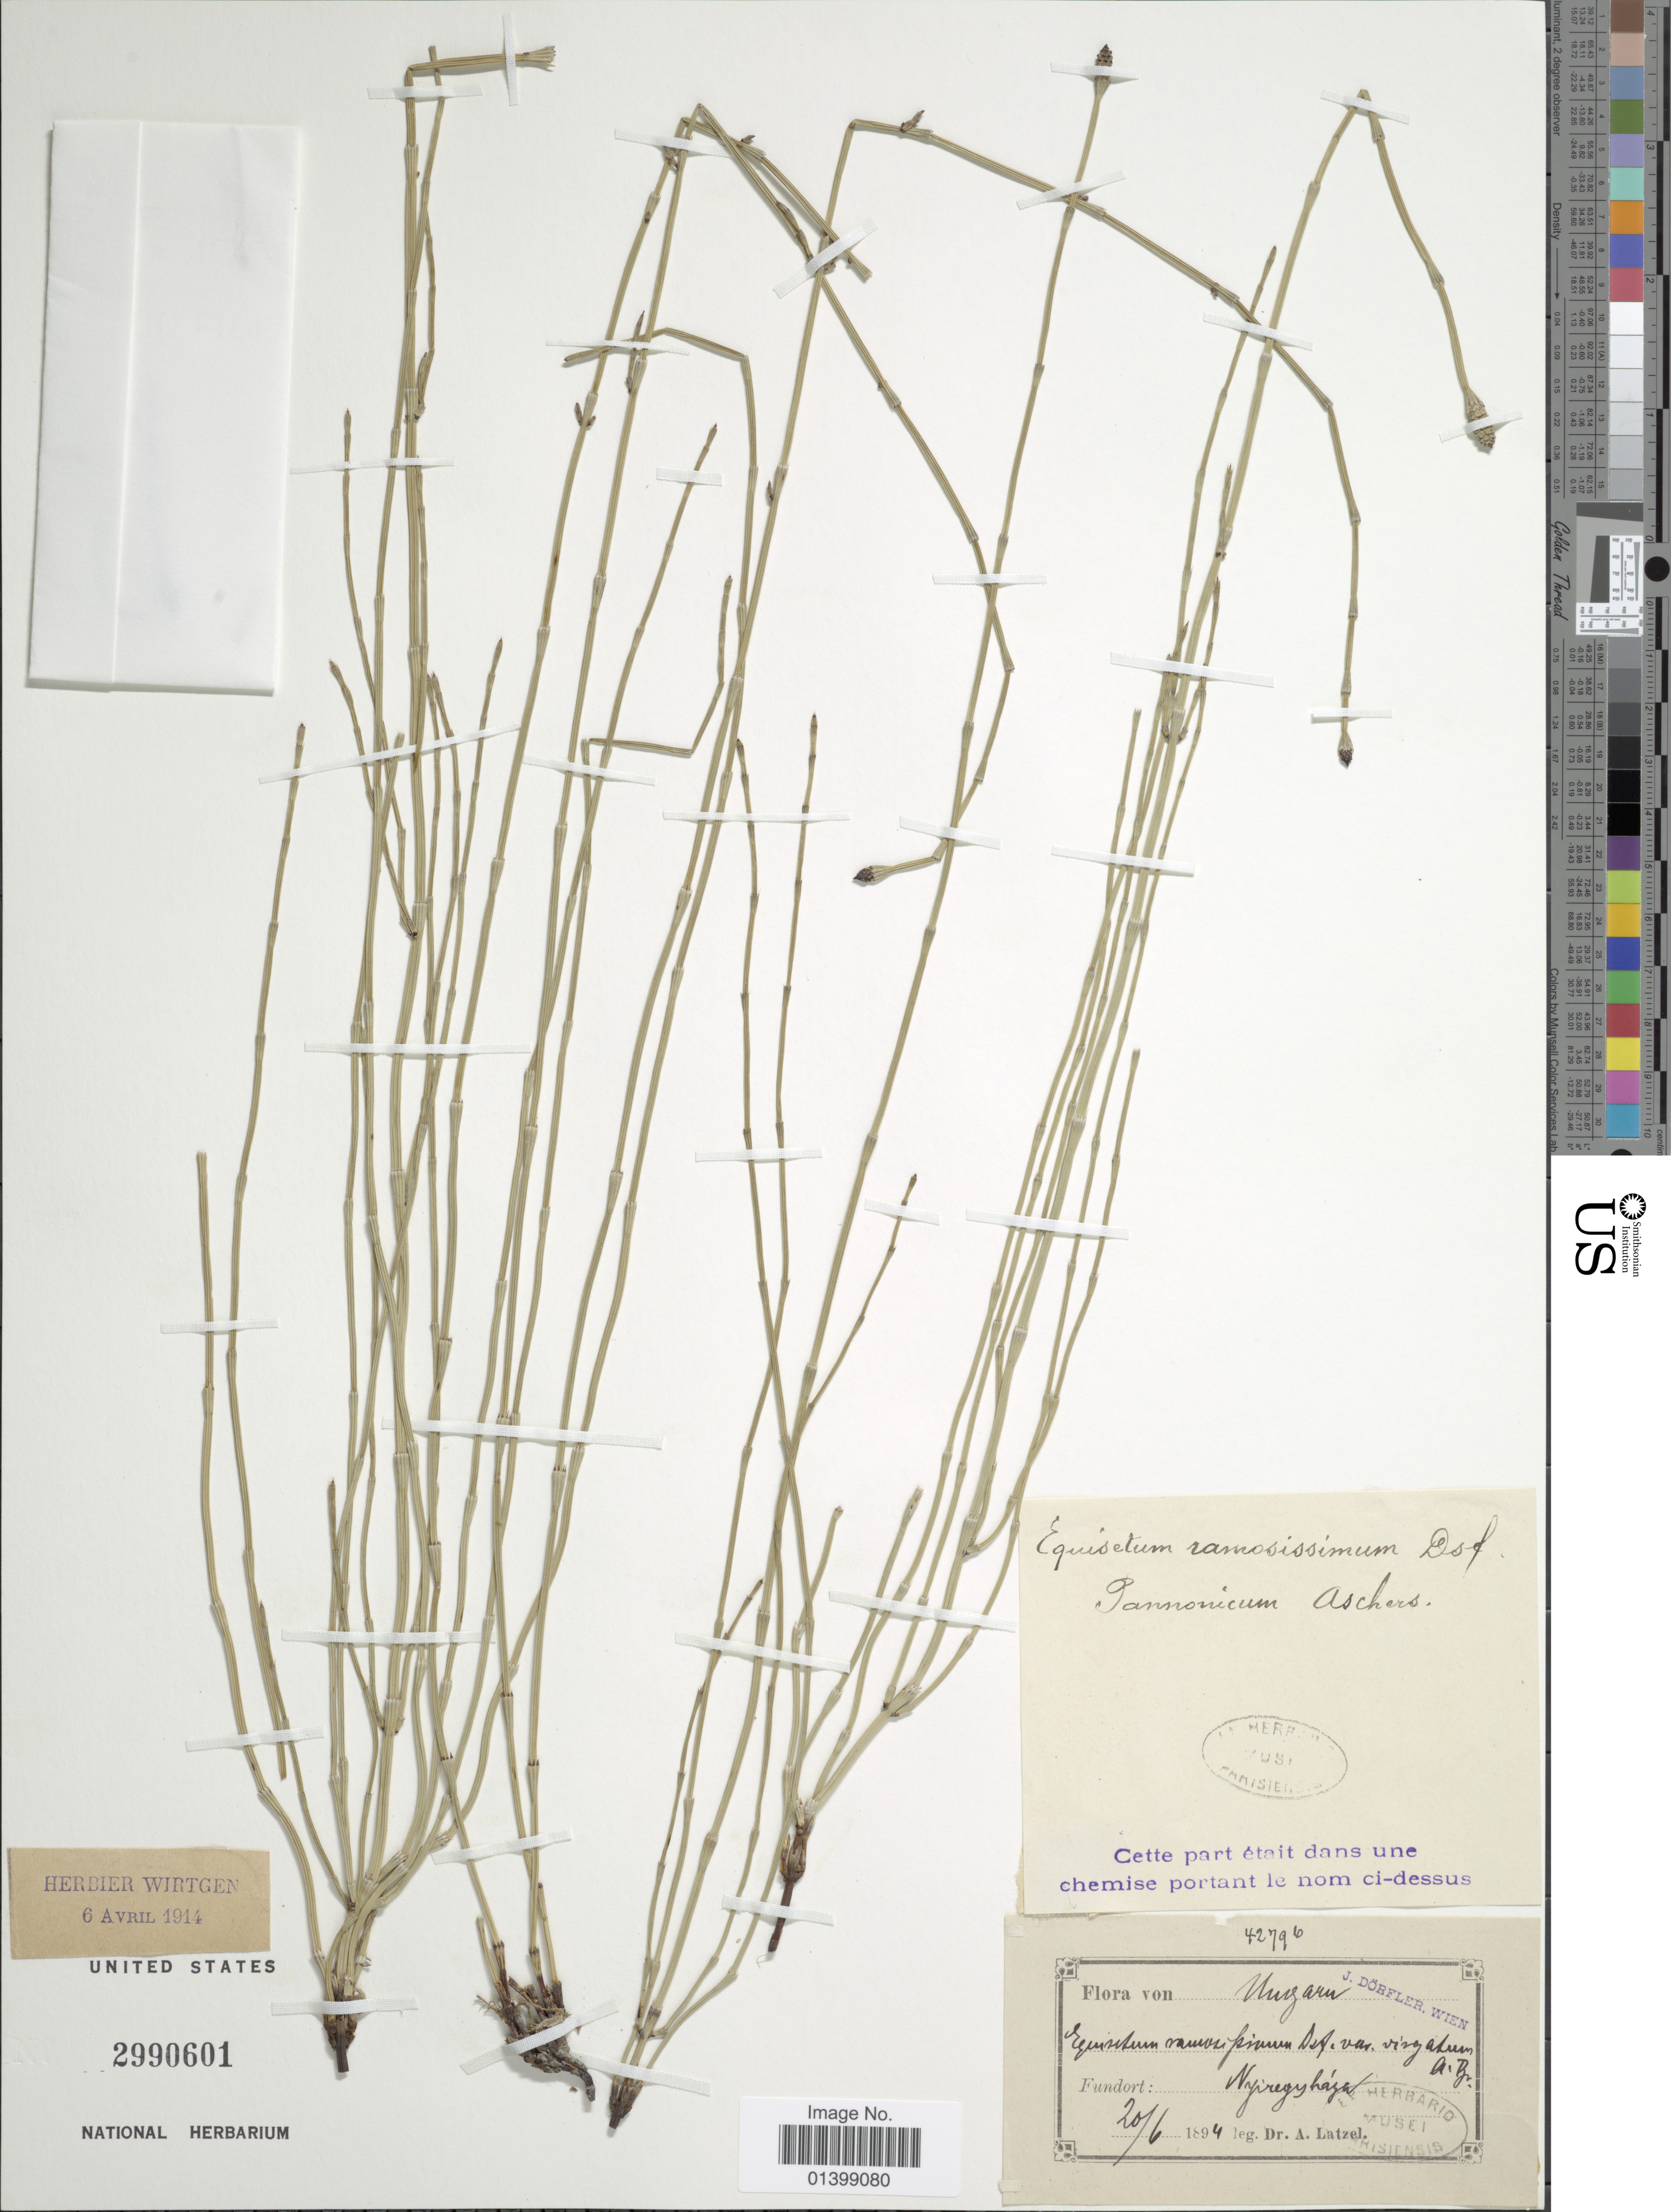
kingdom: Plantae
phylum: Tracheophyta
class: Polypodiopsida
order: Equisetales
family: Equisetaceae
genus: Equisetum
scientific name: Equisetum ramosissimum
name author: Desf.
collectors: A. Latzel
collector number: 42796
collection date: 1894-06-20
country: Hungary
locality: Ungarn, Nyiregyhaza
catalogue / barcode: US 2990601